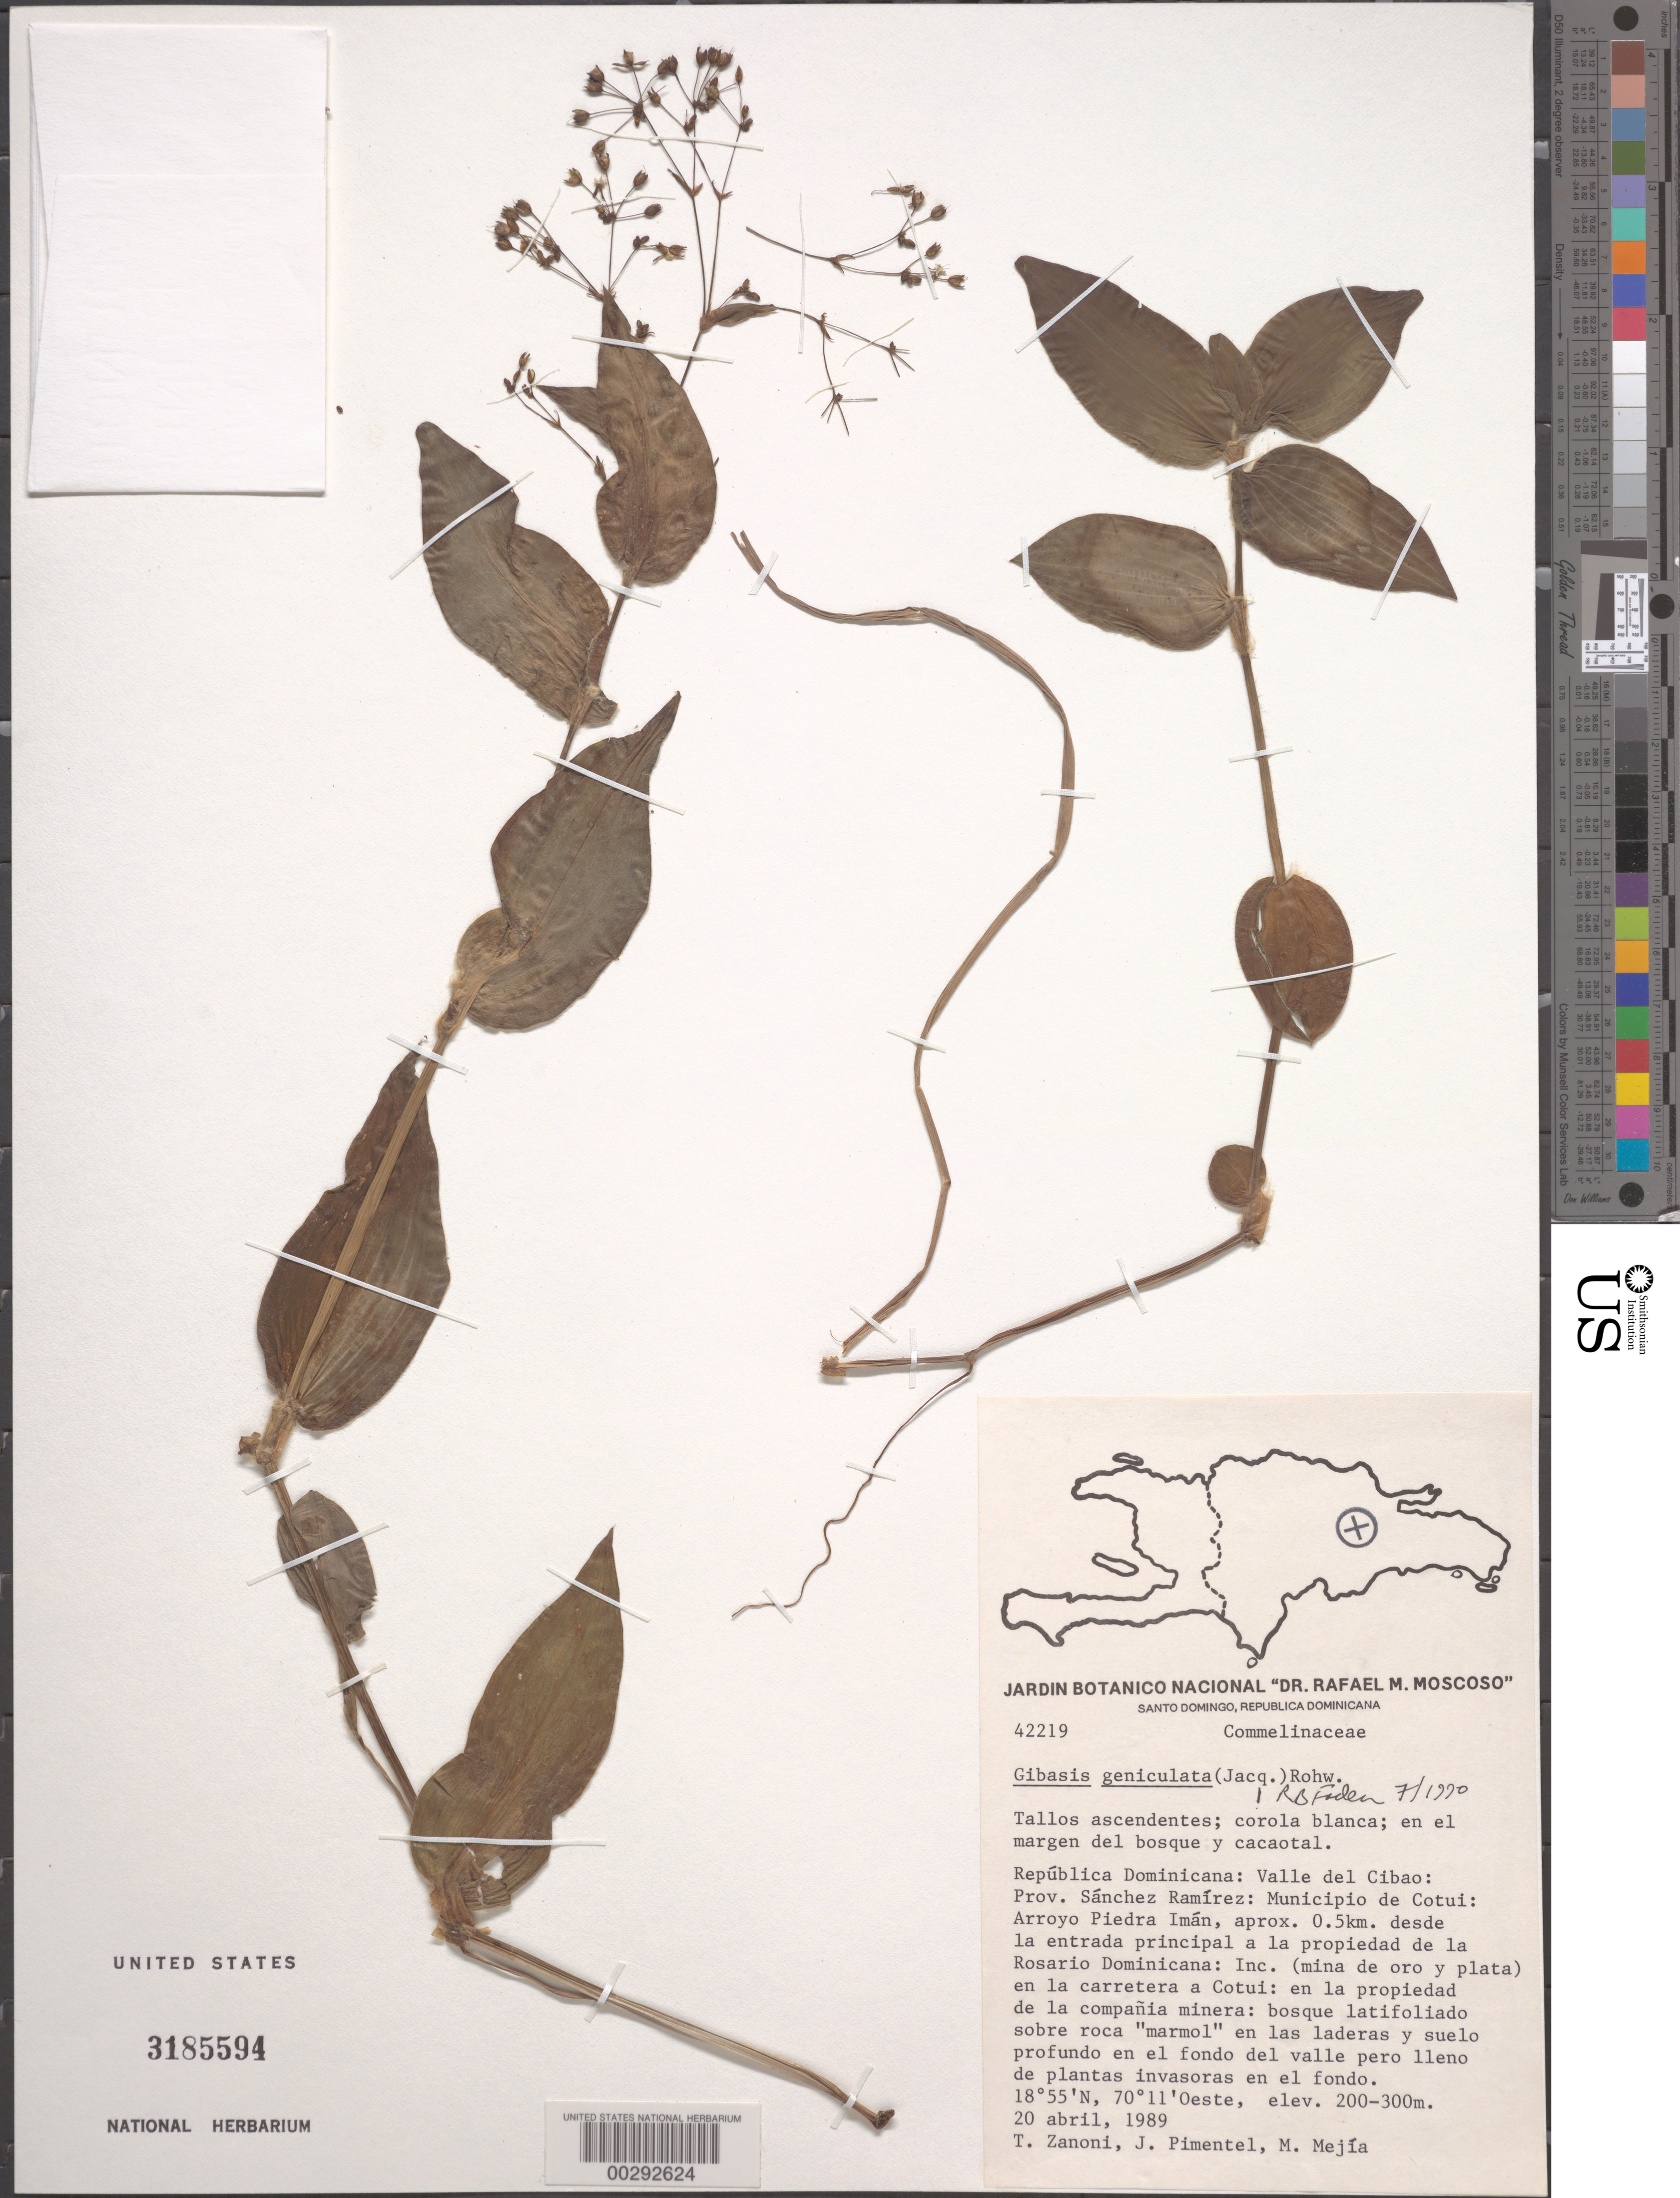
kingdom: Plantae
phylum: Tracheophyta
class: Liliopsida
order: Commelinales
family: Commelinaceae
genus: Gibasis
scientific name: Gibasis geniculata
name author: (Jacq.) Rohweder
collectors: T. A. Zanoni, J. Pimentel & M. Mejia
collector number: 42219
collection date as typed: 20 Apr 1989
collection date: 1989-04-20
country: Dominican Republic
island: Hispaniola Island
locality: Valle del cibao, sanchez ramirez, cotui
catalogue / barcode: US 3185594